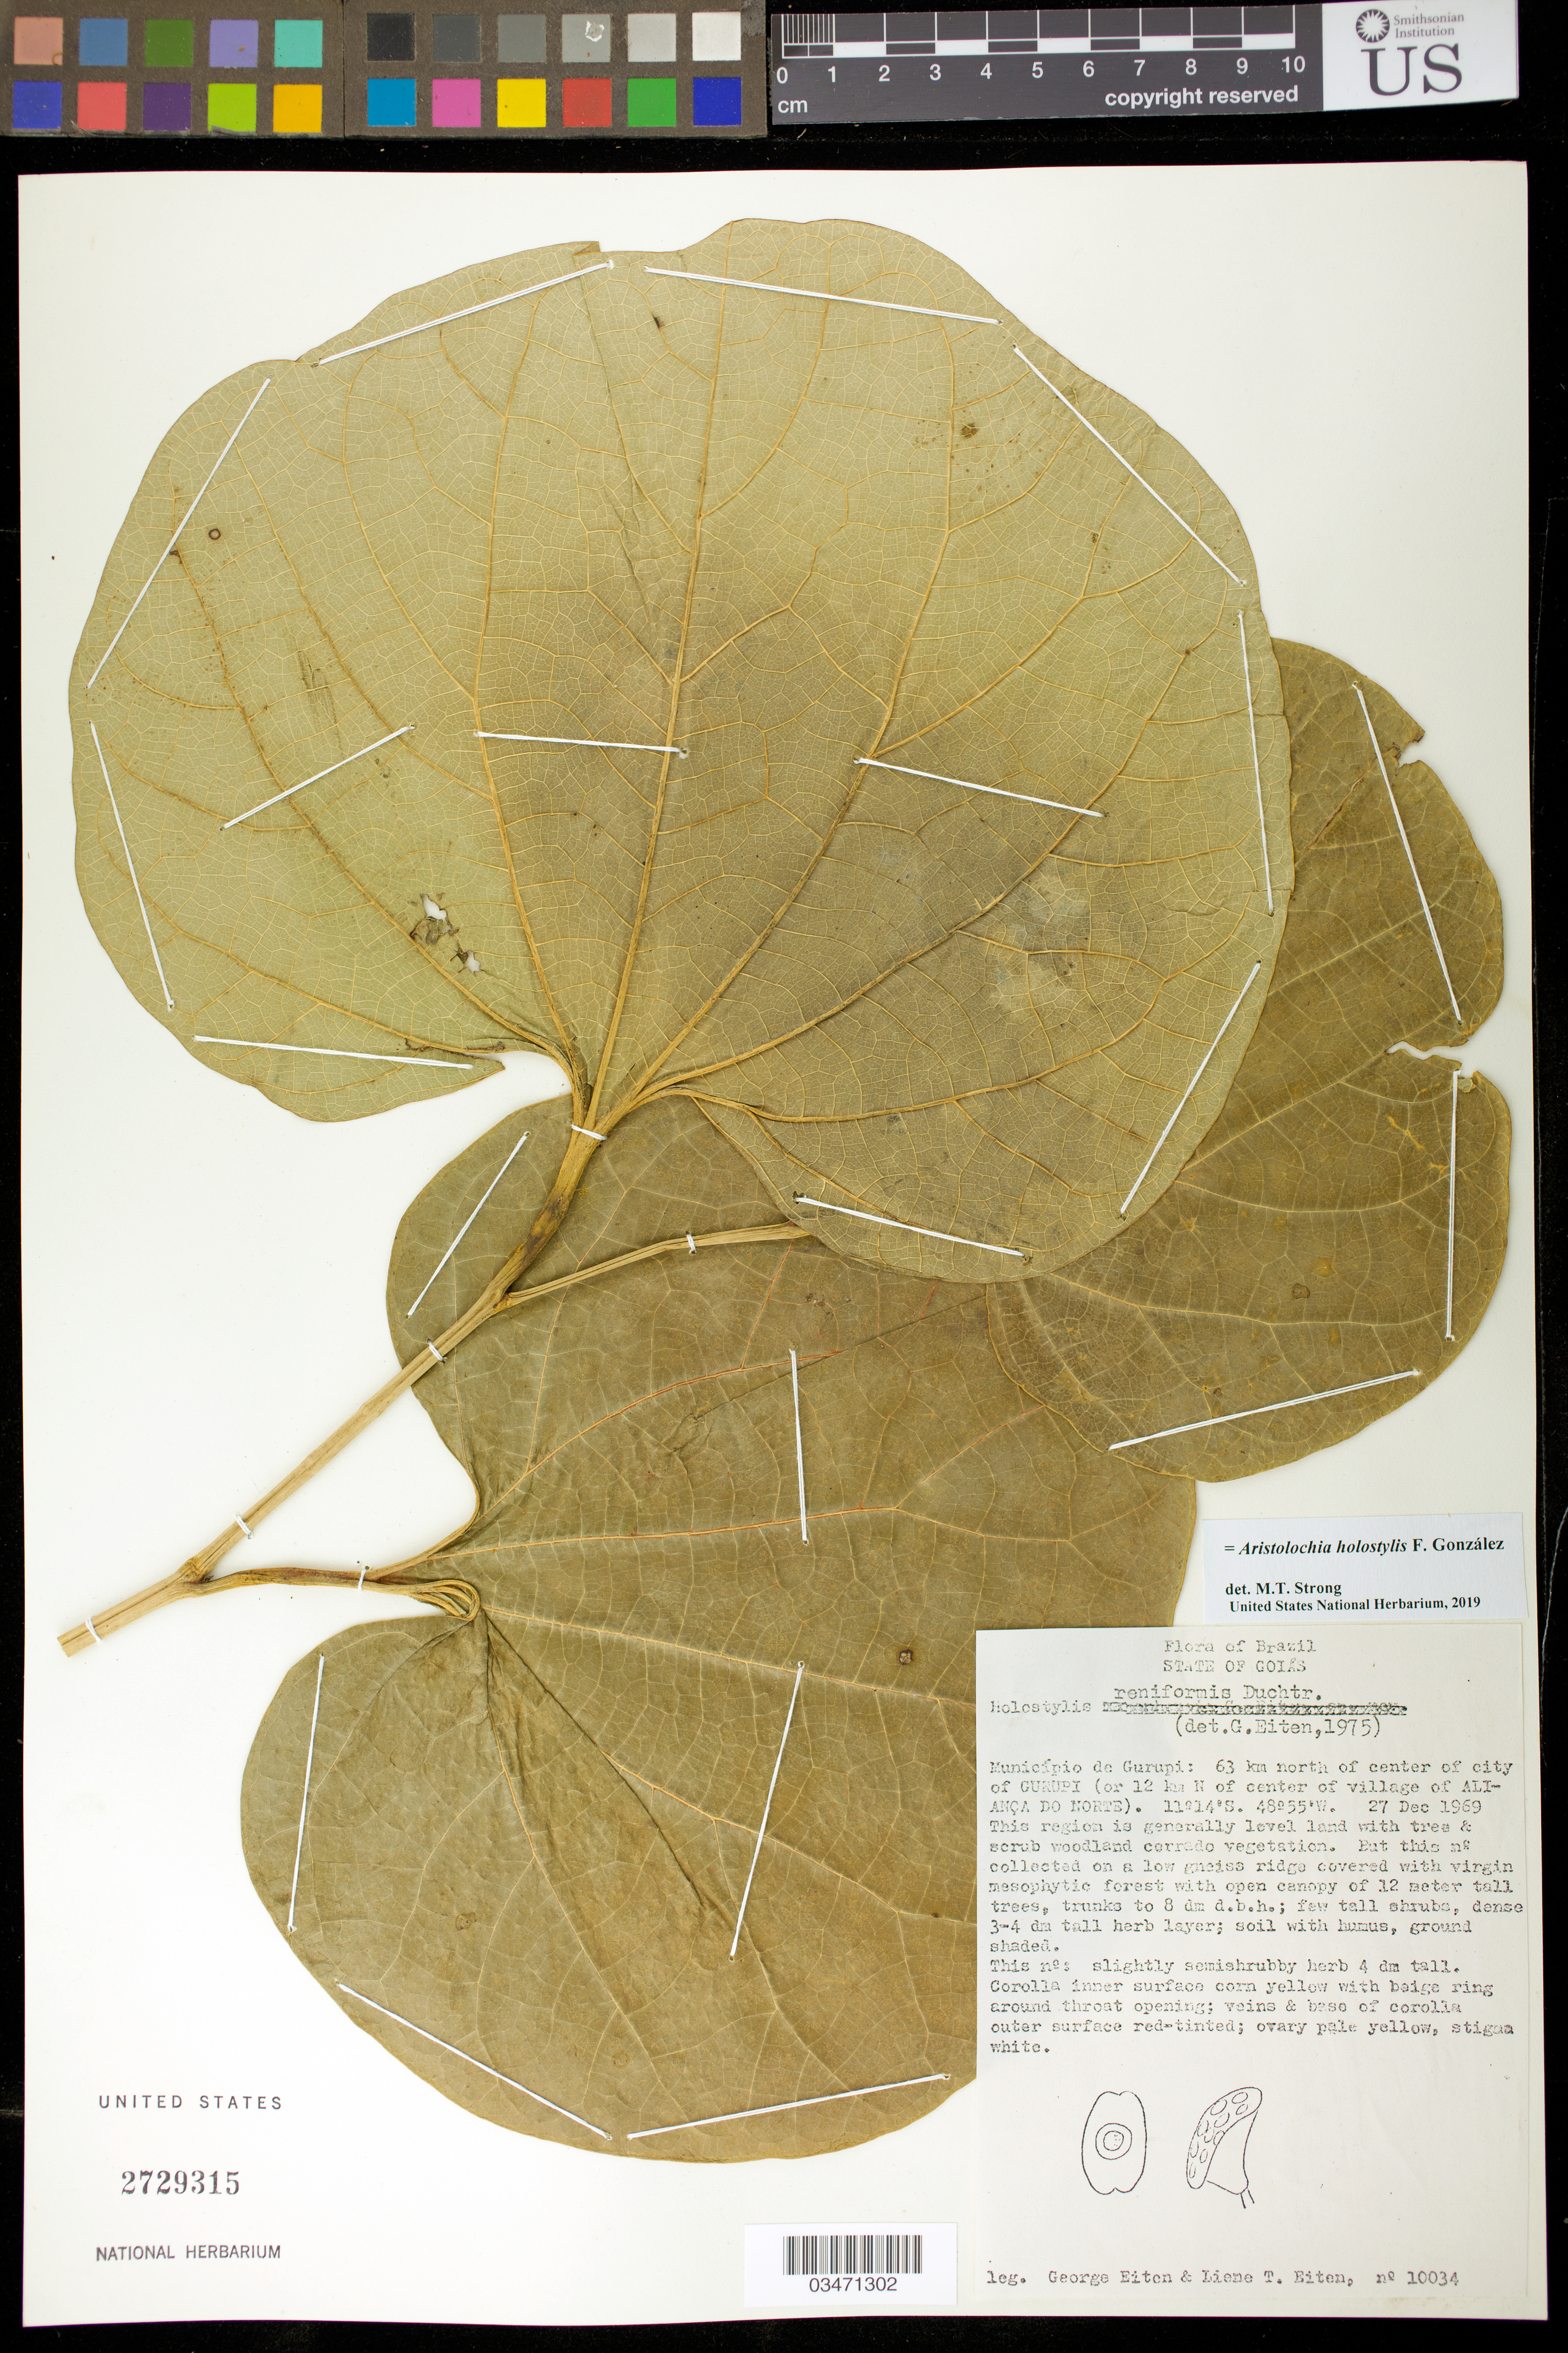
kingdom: Plantae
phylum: Tracheophyta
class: Magnoliopsida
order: Piperales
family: Aristolochiaceae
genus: Aristolochia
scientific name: Aristolochia holostylis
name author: F. González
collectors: G. Eiten & L. T. Eiten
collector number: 10034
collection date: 1969-12-27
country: Brazil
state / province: Goiás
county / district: Gurupi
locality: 63 km north of center of city of Gurupi (or 12 km N of center of village of Alianca do Norte)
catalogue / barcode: US 2729315